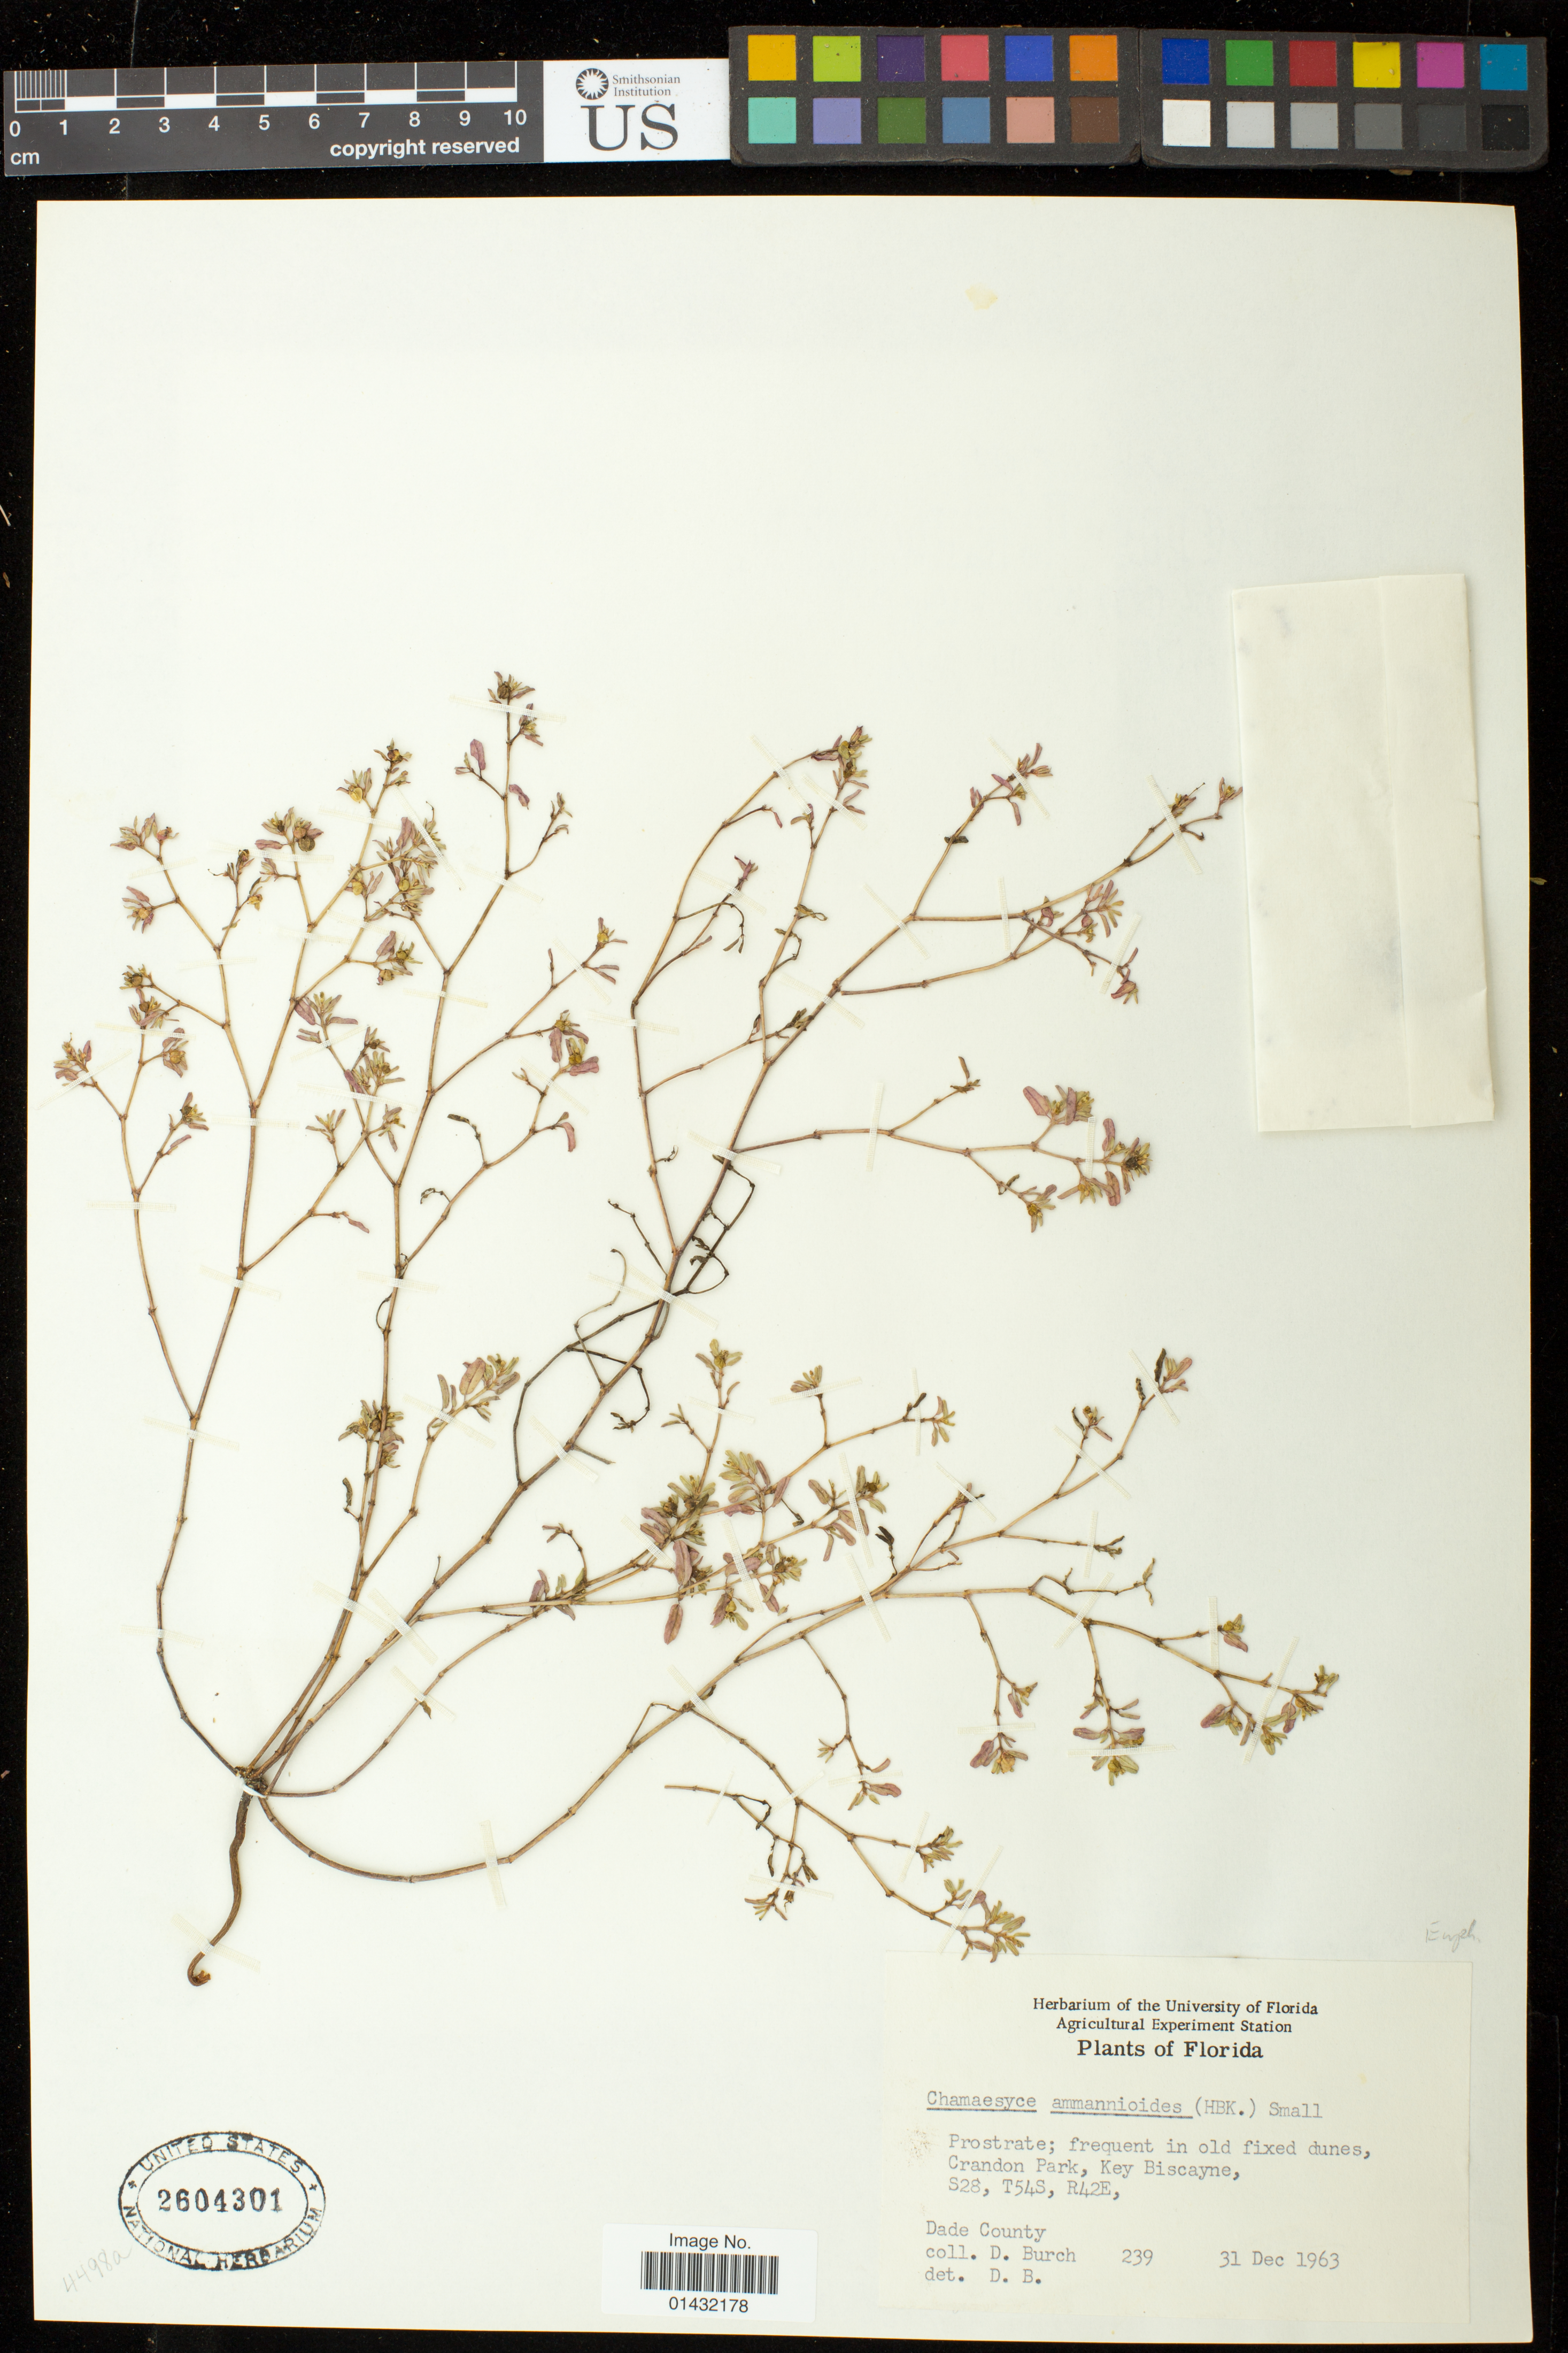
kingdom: Plantae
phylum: Tracheophyta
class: Magnoliopsida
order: Malpighiales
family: Euphorbiaceae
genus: Euphorbia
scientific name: Euphorbia bombensis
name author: Jacq.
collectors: D. Burch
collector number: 239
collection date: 1963-12-31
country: United States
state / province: Florida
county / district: Miami-Dade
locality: Crandon Park, Key Biscayne, S28, T54S, R42E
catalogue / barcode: US 2604301